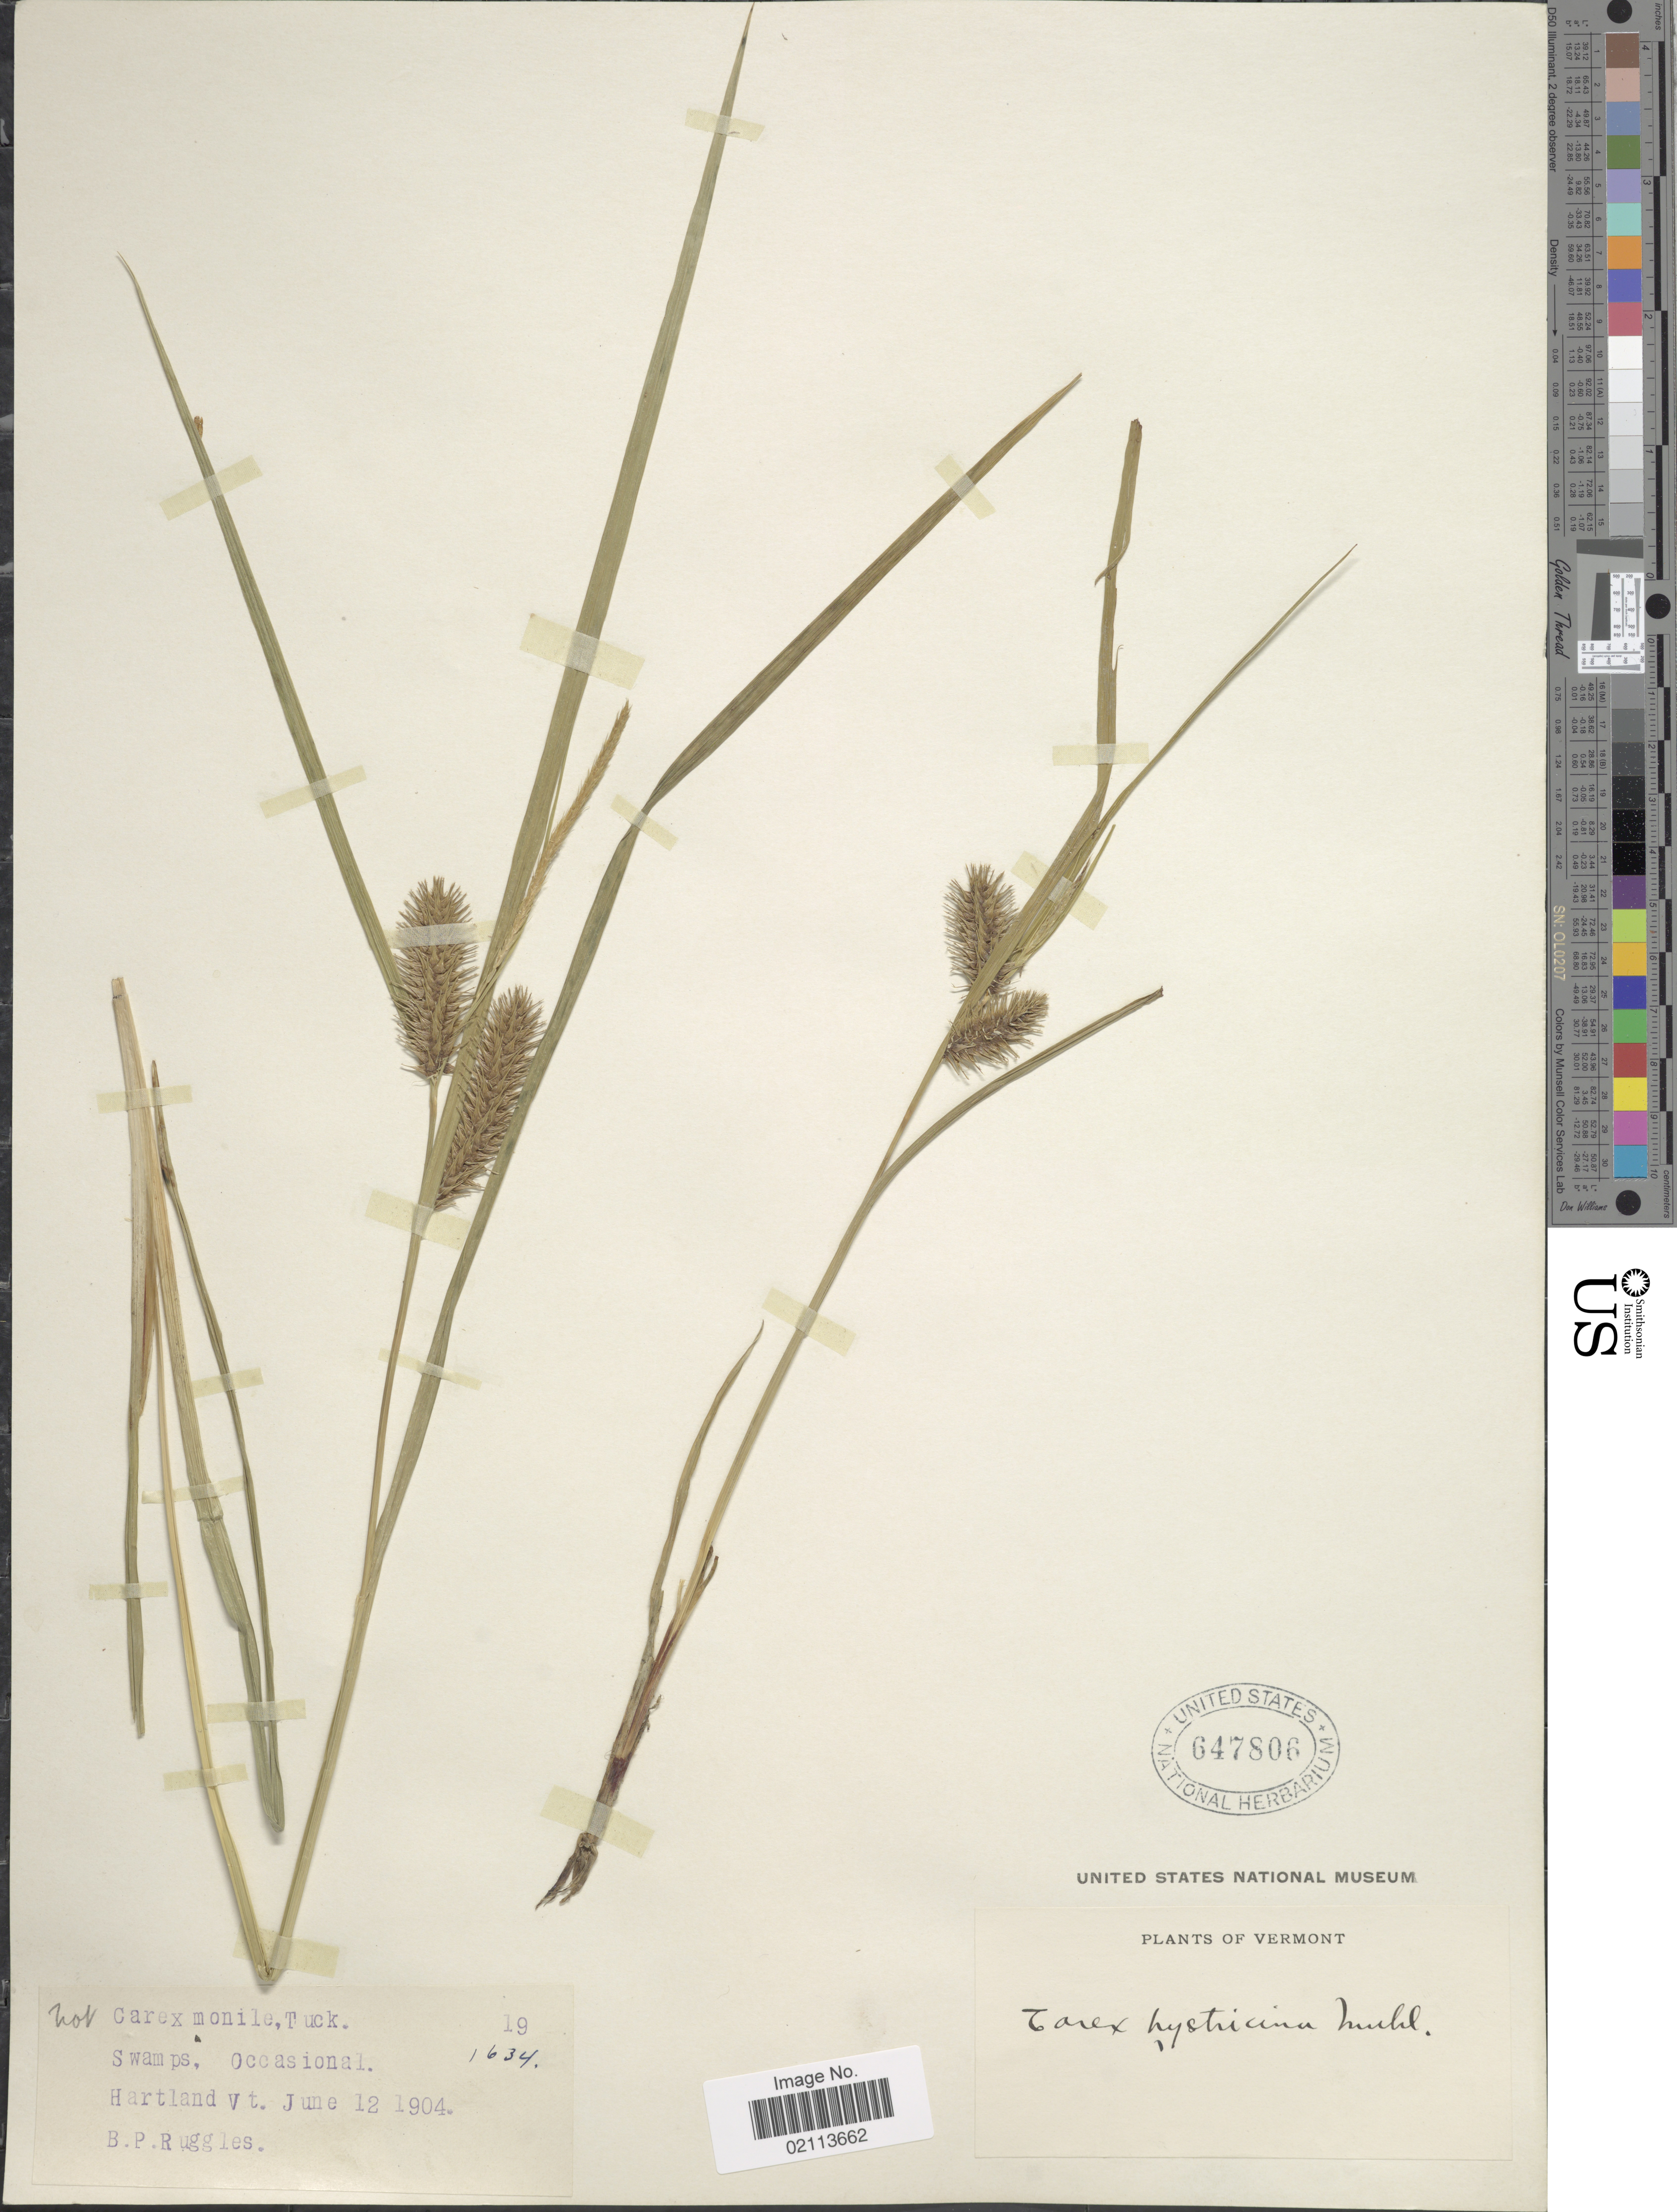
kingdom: Plantae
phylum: Tracheophyta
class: Liliopsida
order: Poales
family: Cyperaceae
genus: Carex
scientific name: Carex hystericina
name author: Muhl. ex Willd.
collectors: B. Ruggles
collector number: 19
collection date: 1904-06-12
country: United States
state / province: Vermont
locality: Swamps, Hartland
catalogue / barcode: US 647806